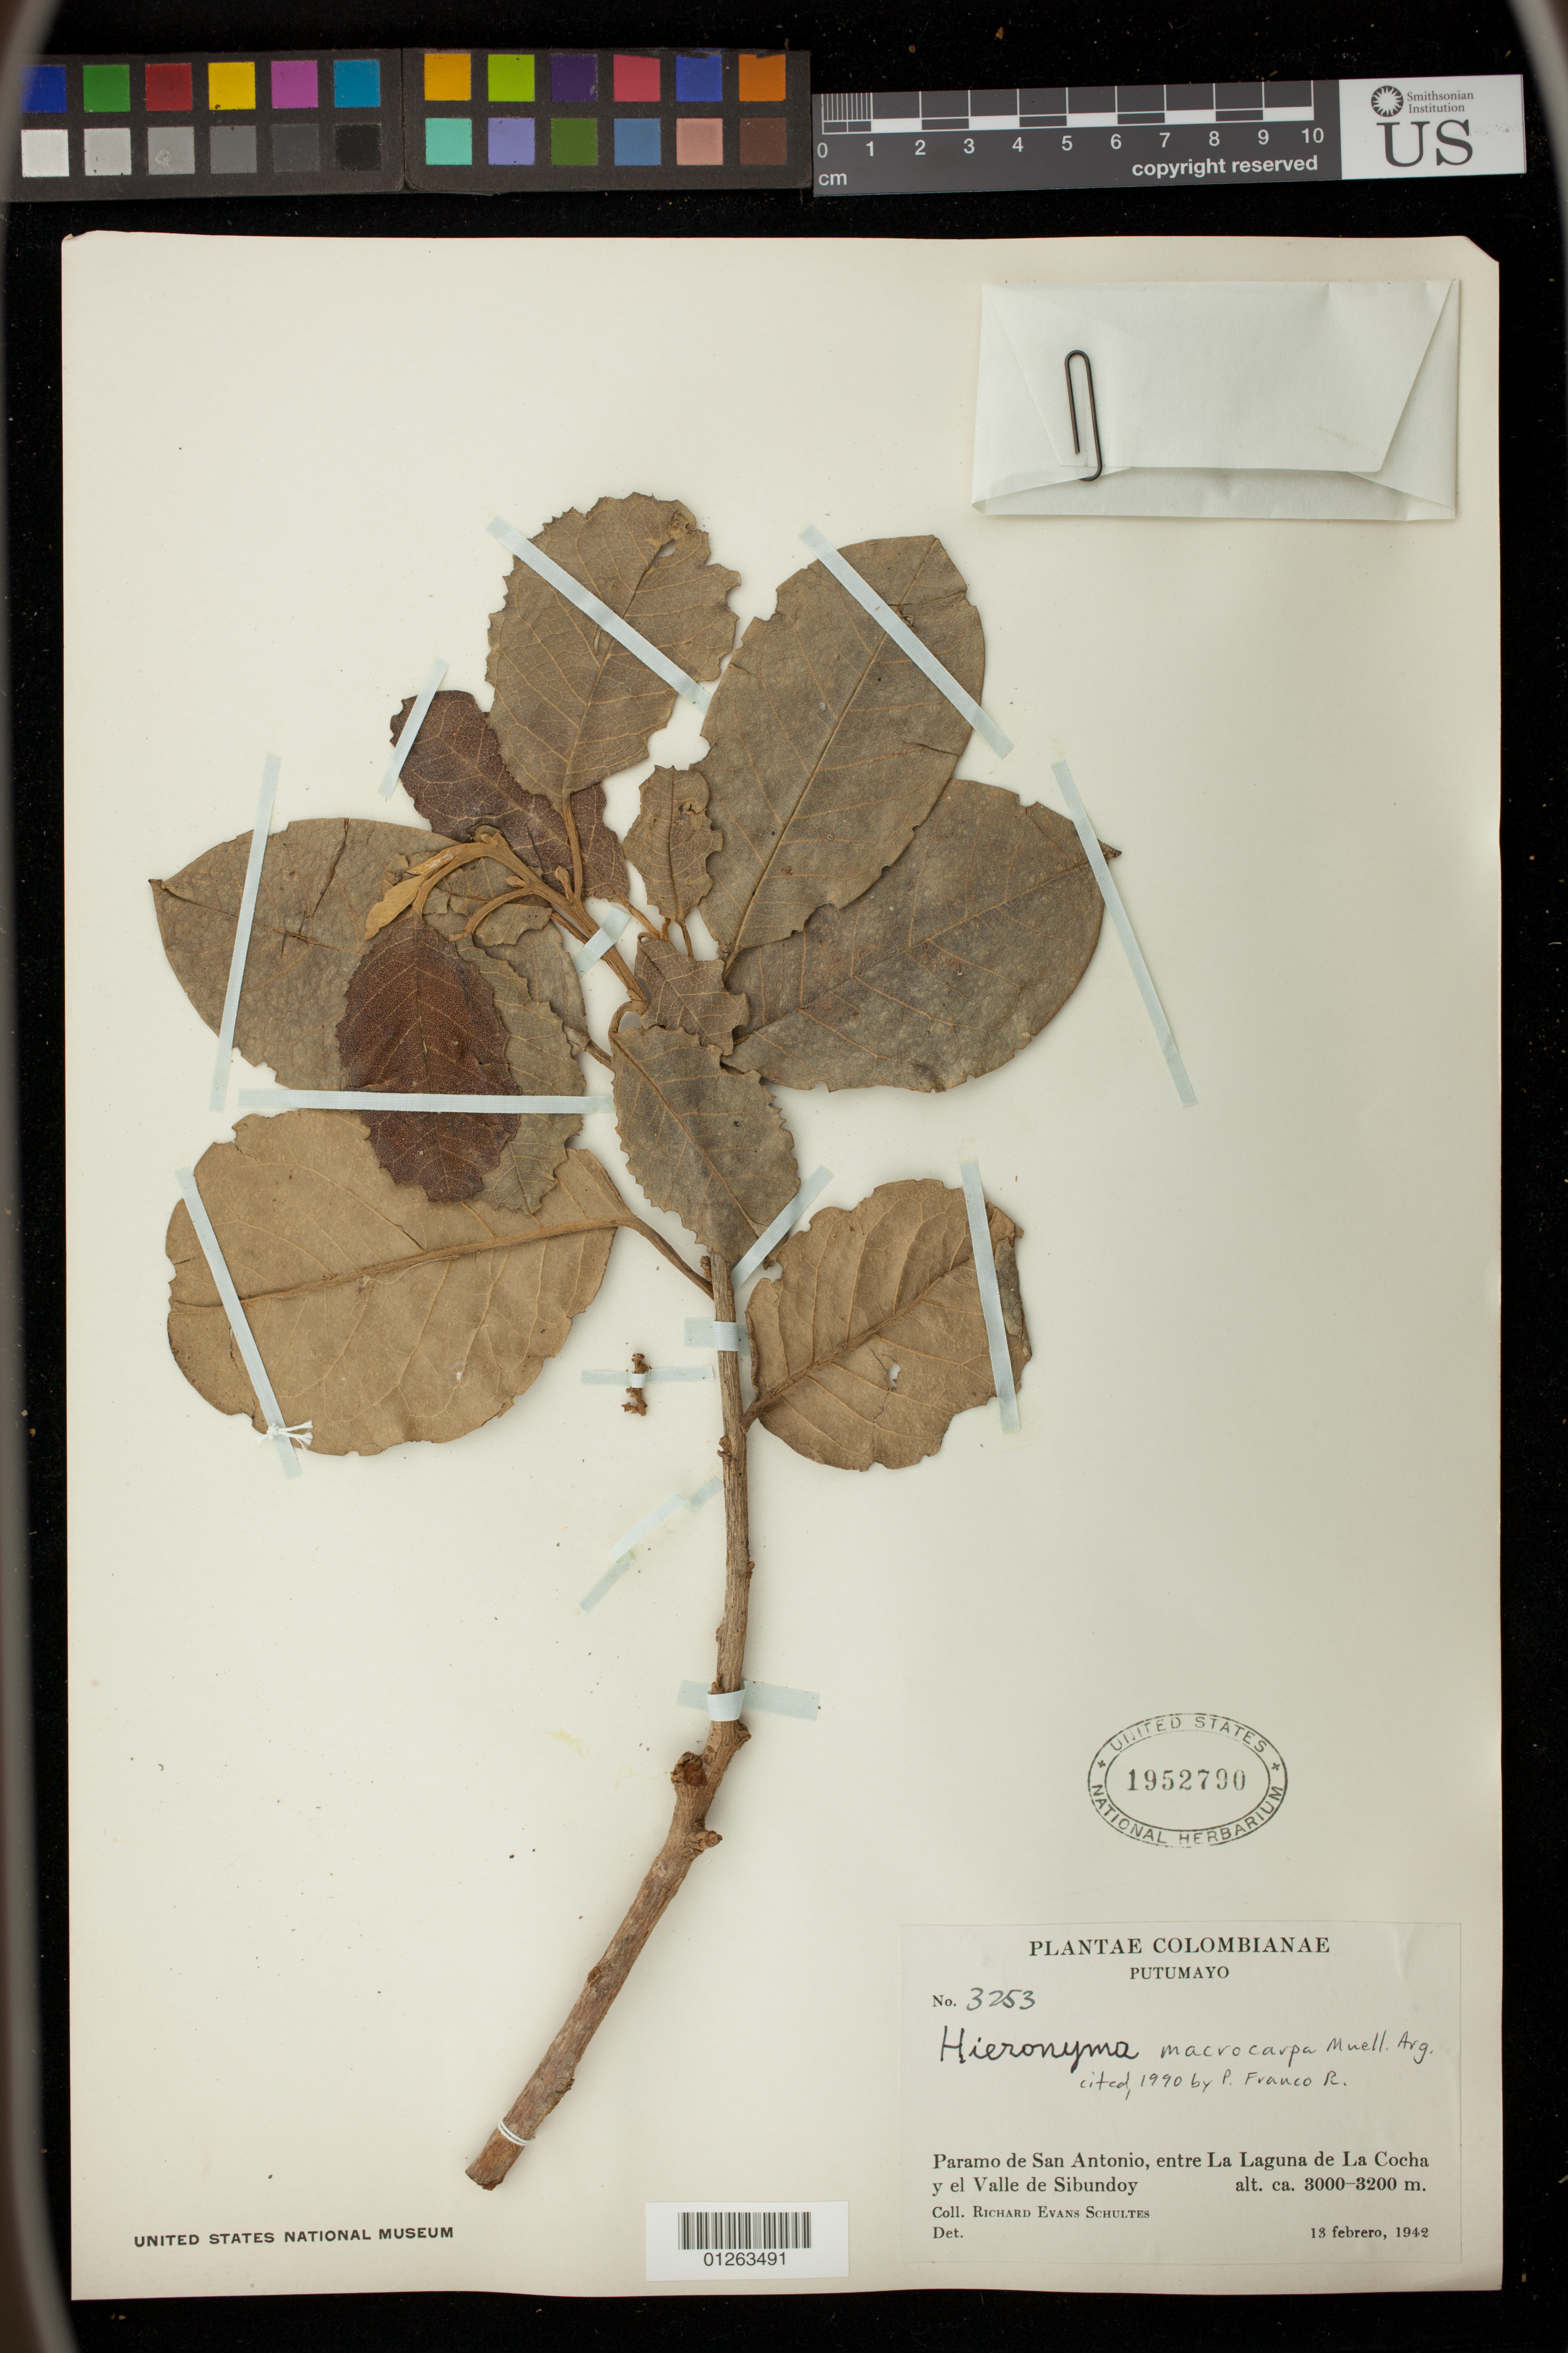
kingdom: Plantae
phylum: Tracheophyta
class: Magnoliopsida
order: Malpighiales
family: Phyllanthaceae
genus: Hieronyma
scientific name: Hieronyma macrocarpa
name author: (Müll. Arg.) Pax & K. Hoffm.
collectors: R. Schultes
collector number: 3253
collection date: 1942-02-18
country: Colombia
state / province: Putumayo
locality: Paramo de San Antonio, entre La Laguna de La Cocha y el Valle de Sibundoy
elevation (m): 3000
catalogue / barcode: US 1952790